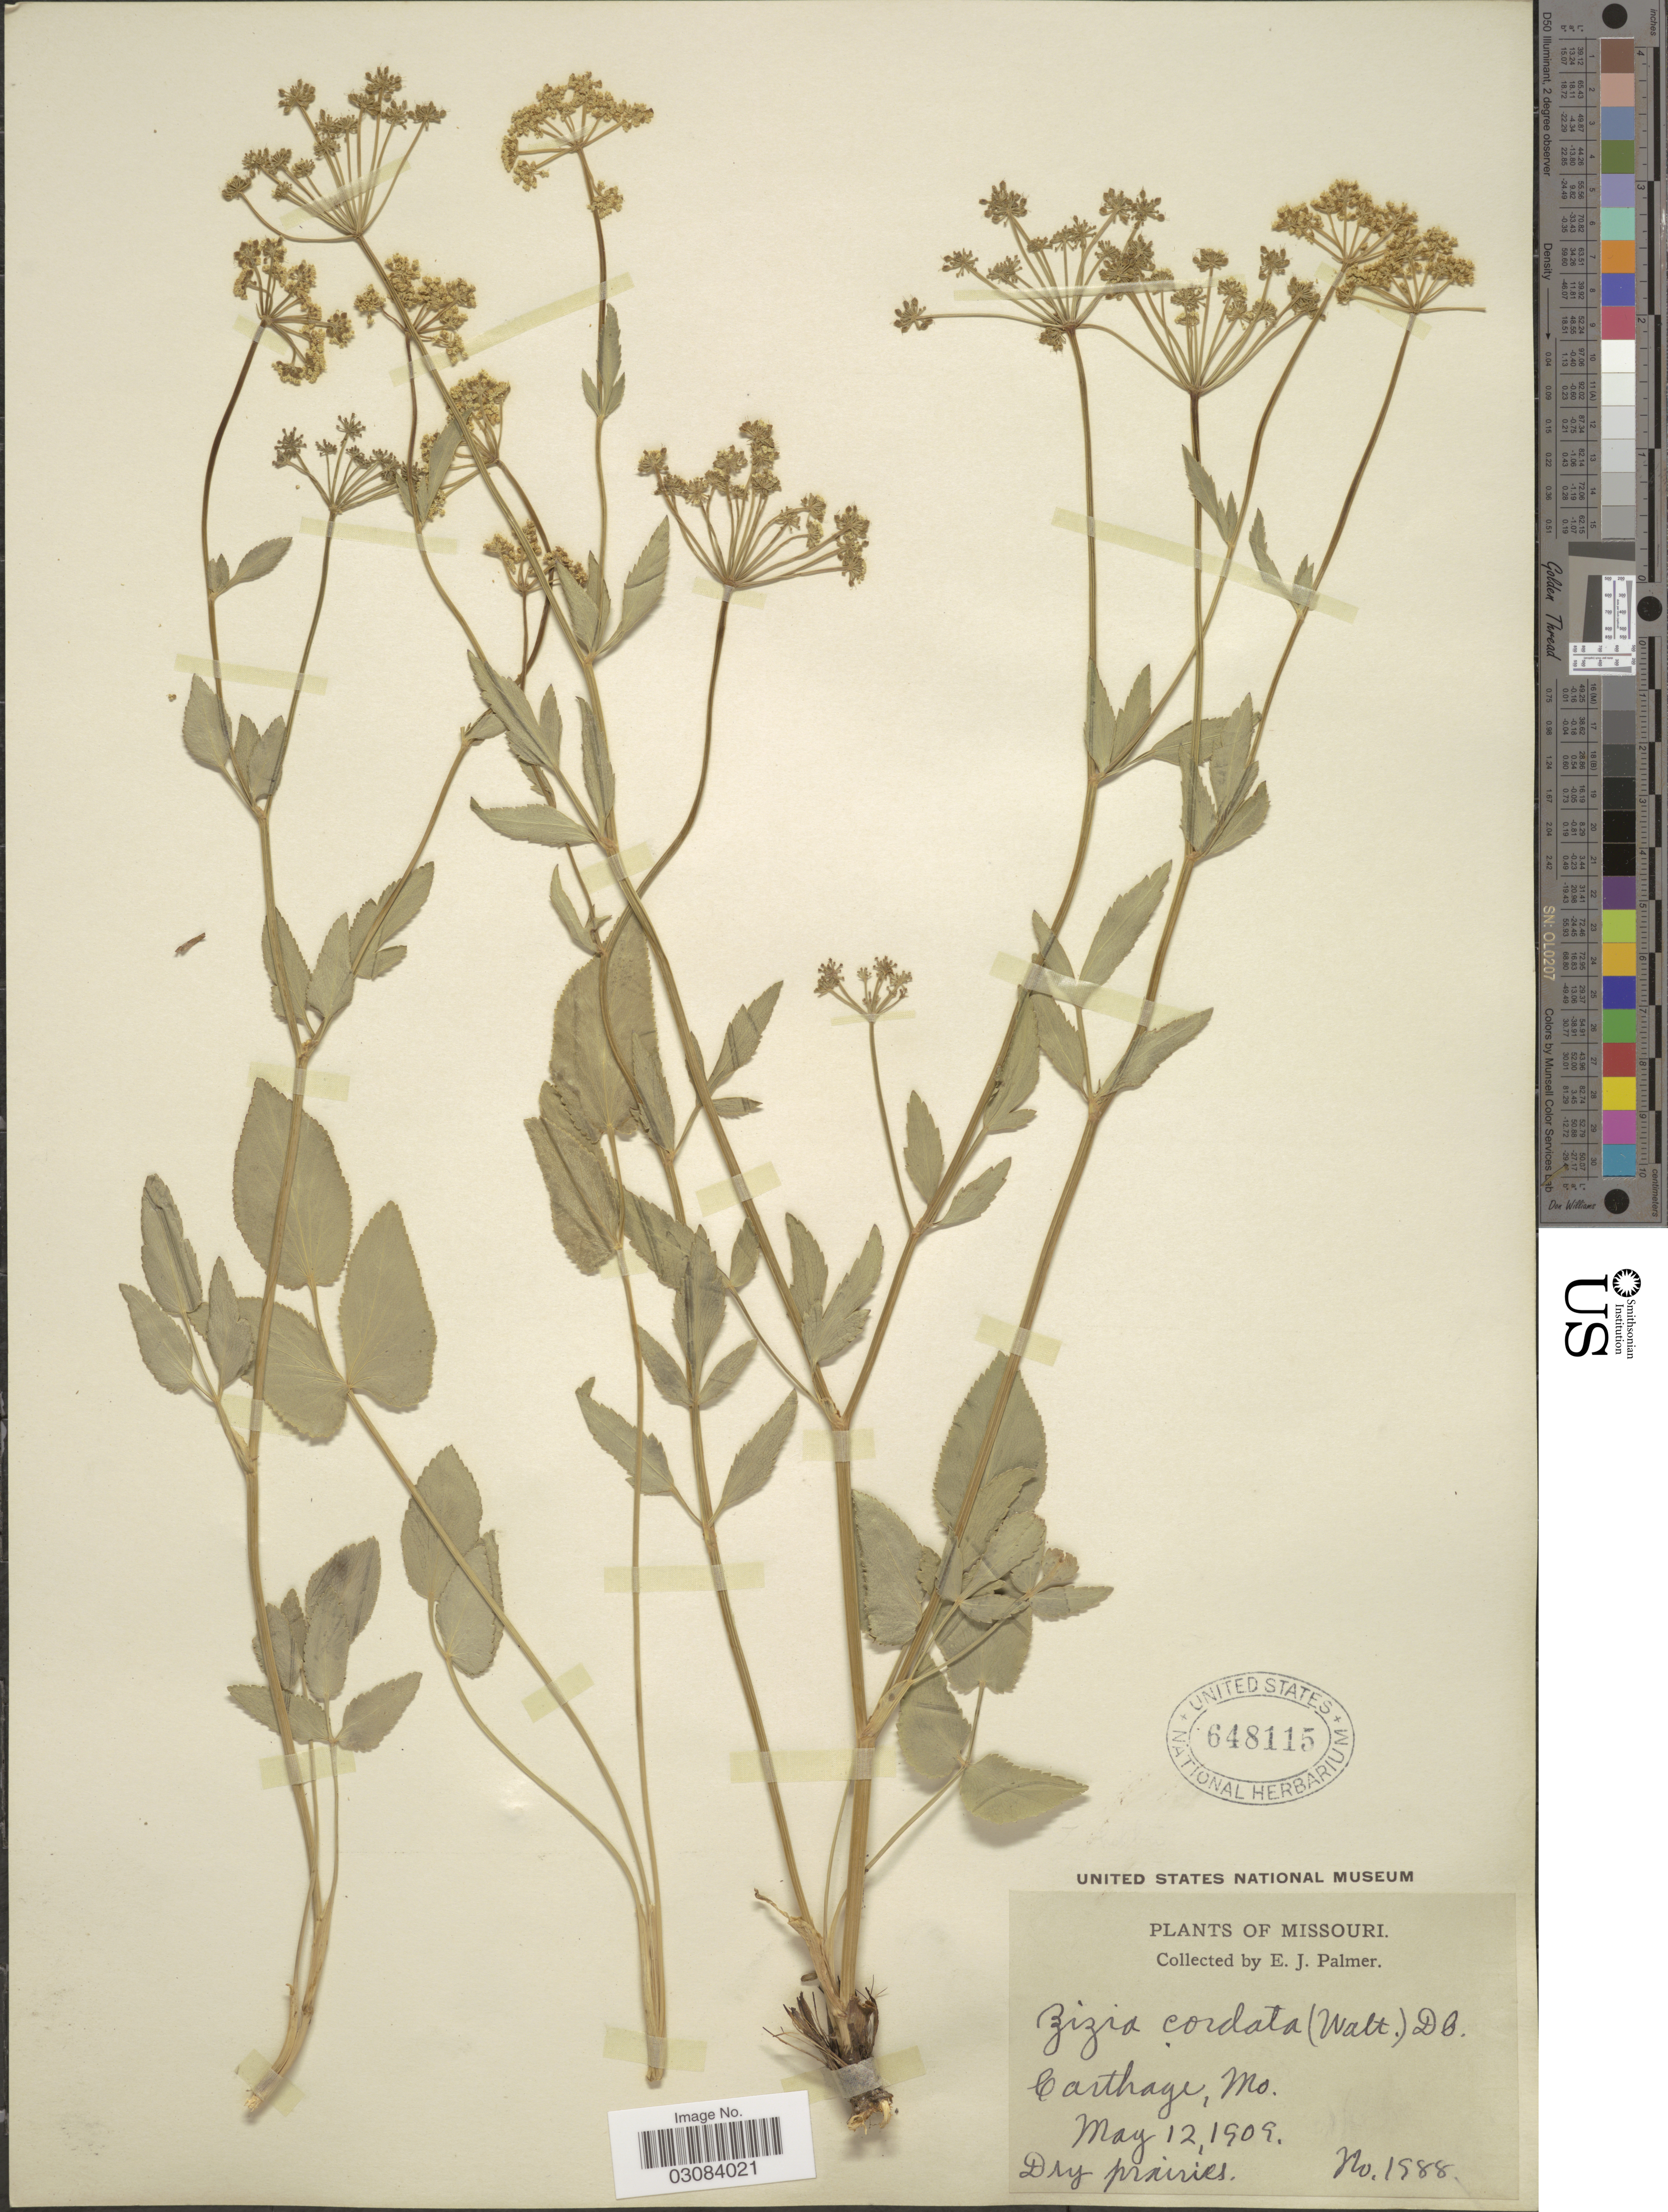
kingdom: Plantae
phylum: Tracheophyta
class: Magnoliopsida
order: Apiales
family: Apiaceae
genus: Zizia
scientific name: Zizia aurea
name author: (L.) Koch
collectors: E. J. Palmer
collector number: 1988*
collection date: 1909-05-12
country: United States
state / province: Missouri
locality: Carthage.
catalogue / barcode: US 648115